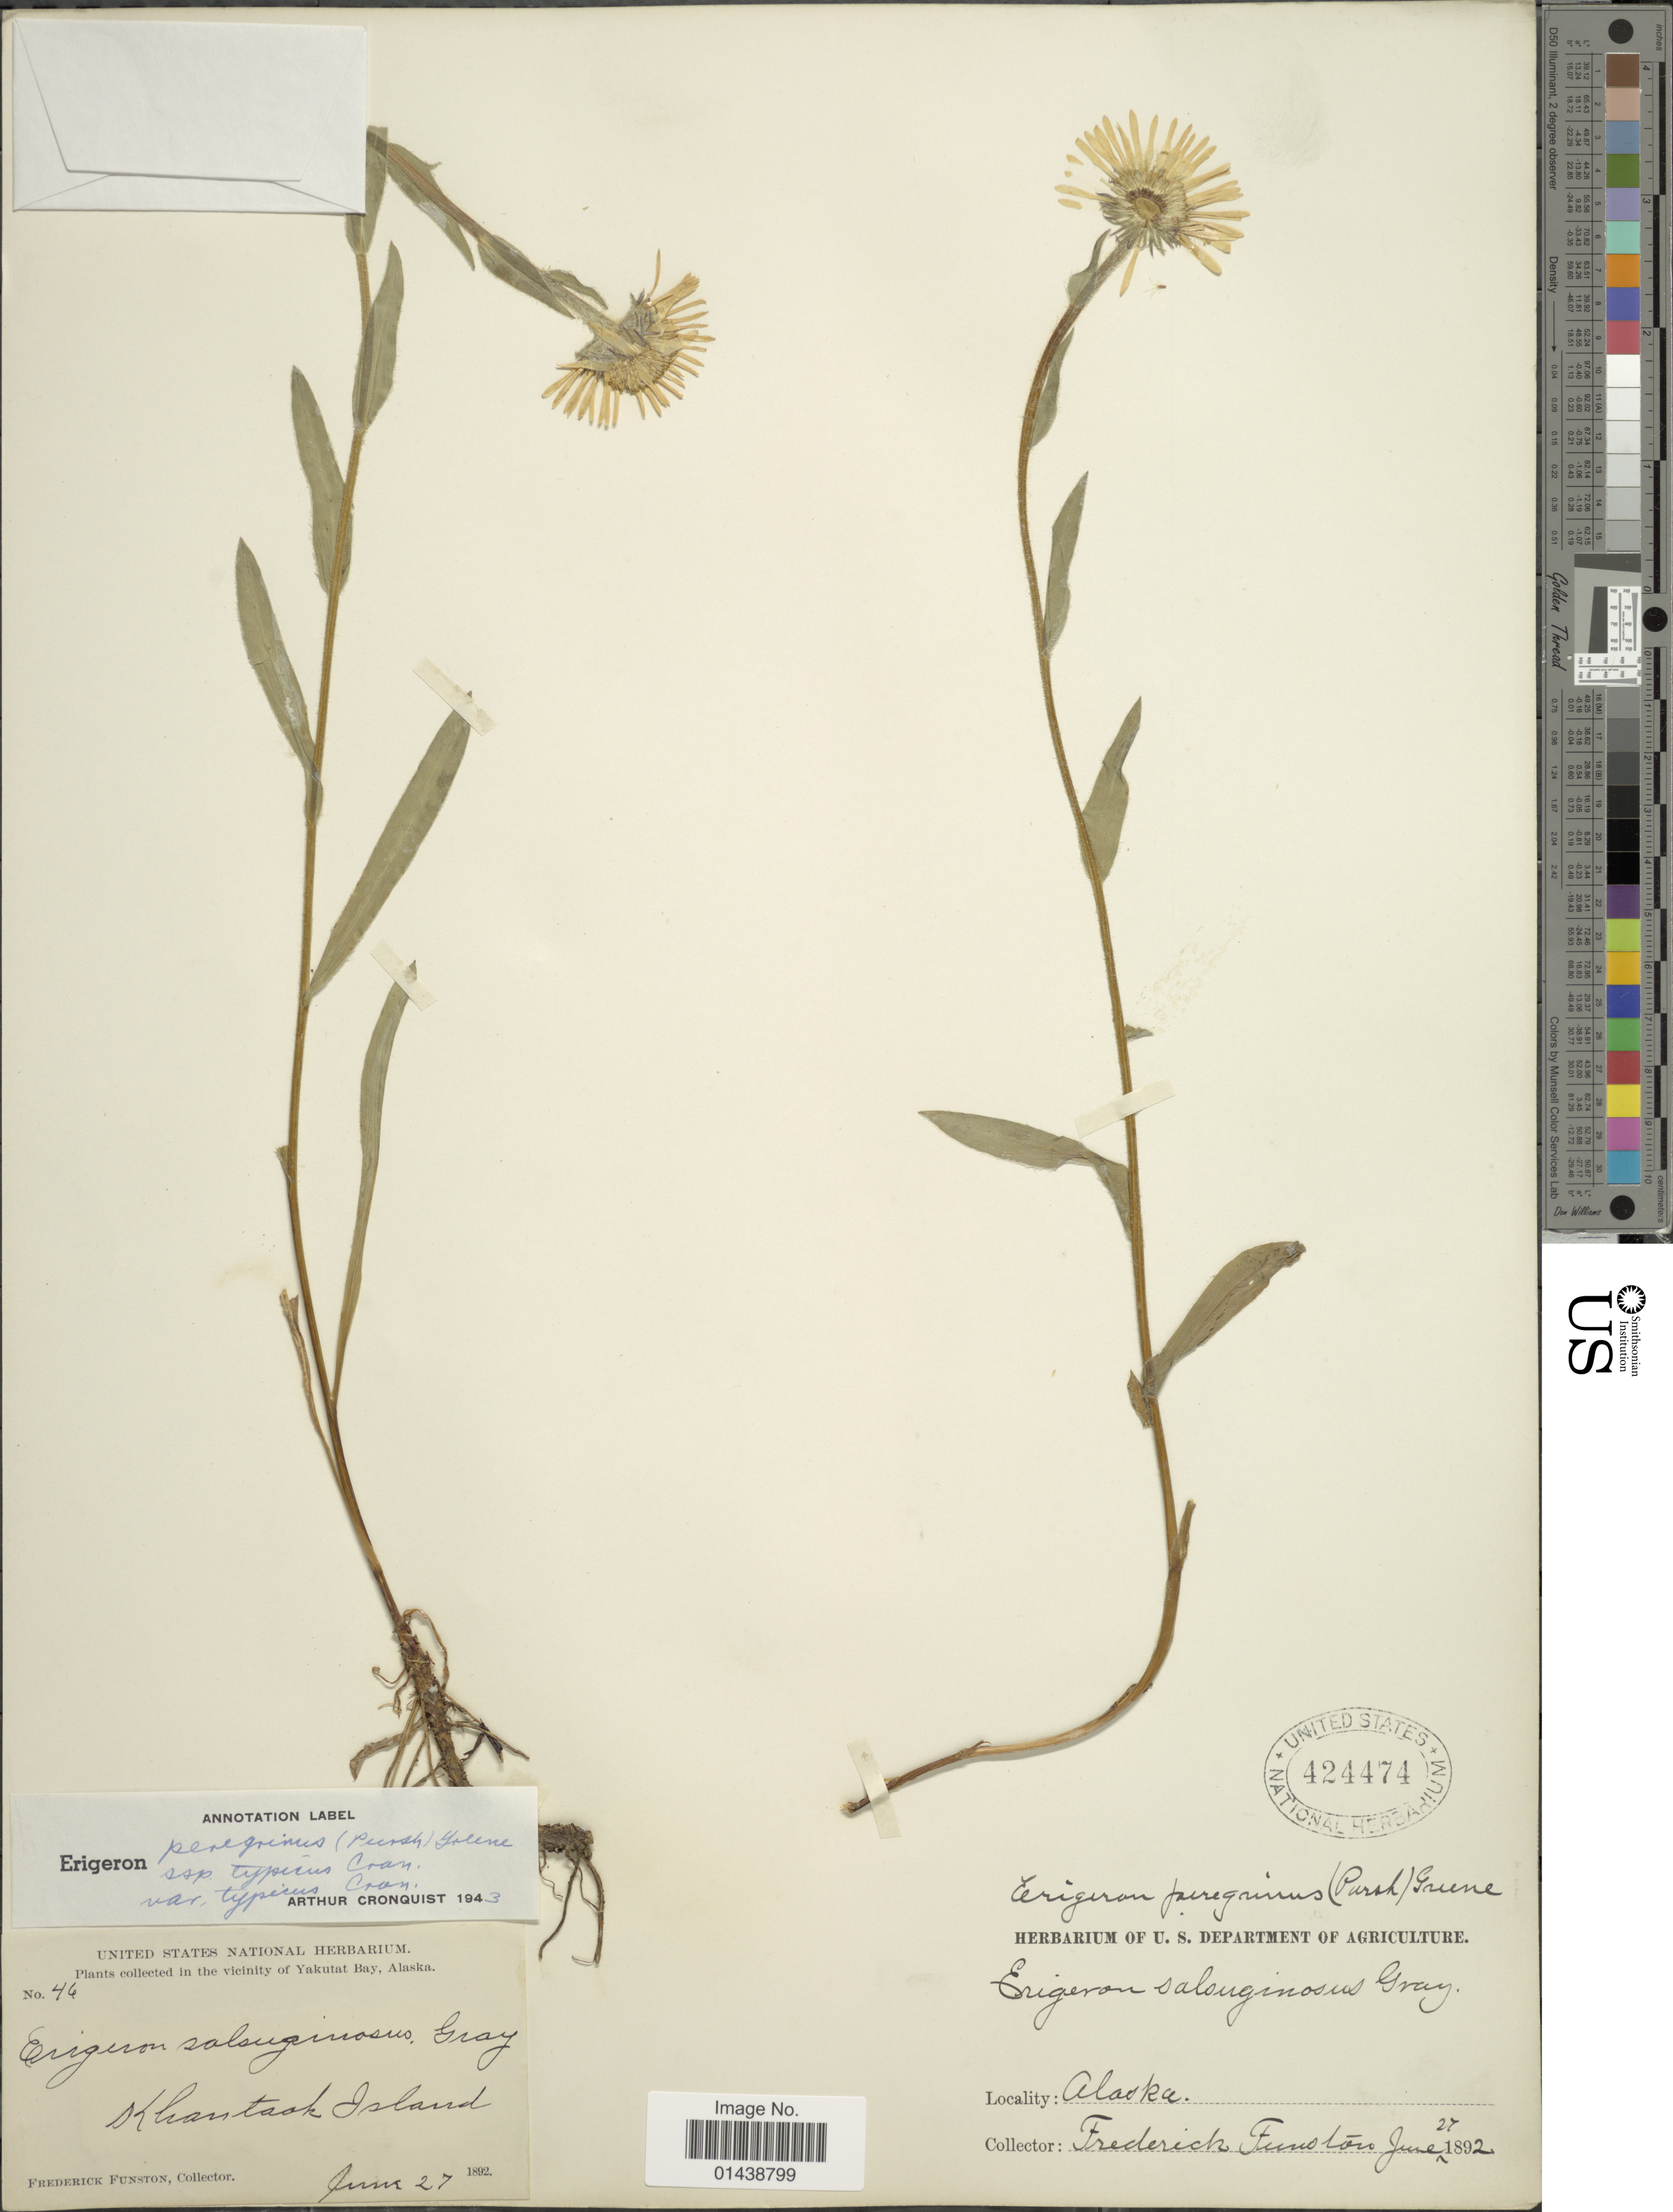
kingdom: Plantae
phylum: Tracheophyta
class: Magnoliopsida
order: Asterales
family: Asteraceae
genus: Erigeron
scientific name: Erigeron peregrinus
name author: (Banks ex Pursh) Greene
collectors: F. Funston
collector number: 46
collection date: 1892-06-27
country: United States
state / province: Alaska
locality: Vicinity of Yakuta Bay. Klantaak Island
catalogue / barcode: US 424474